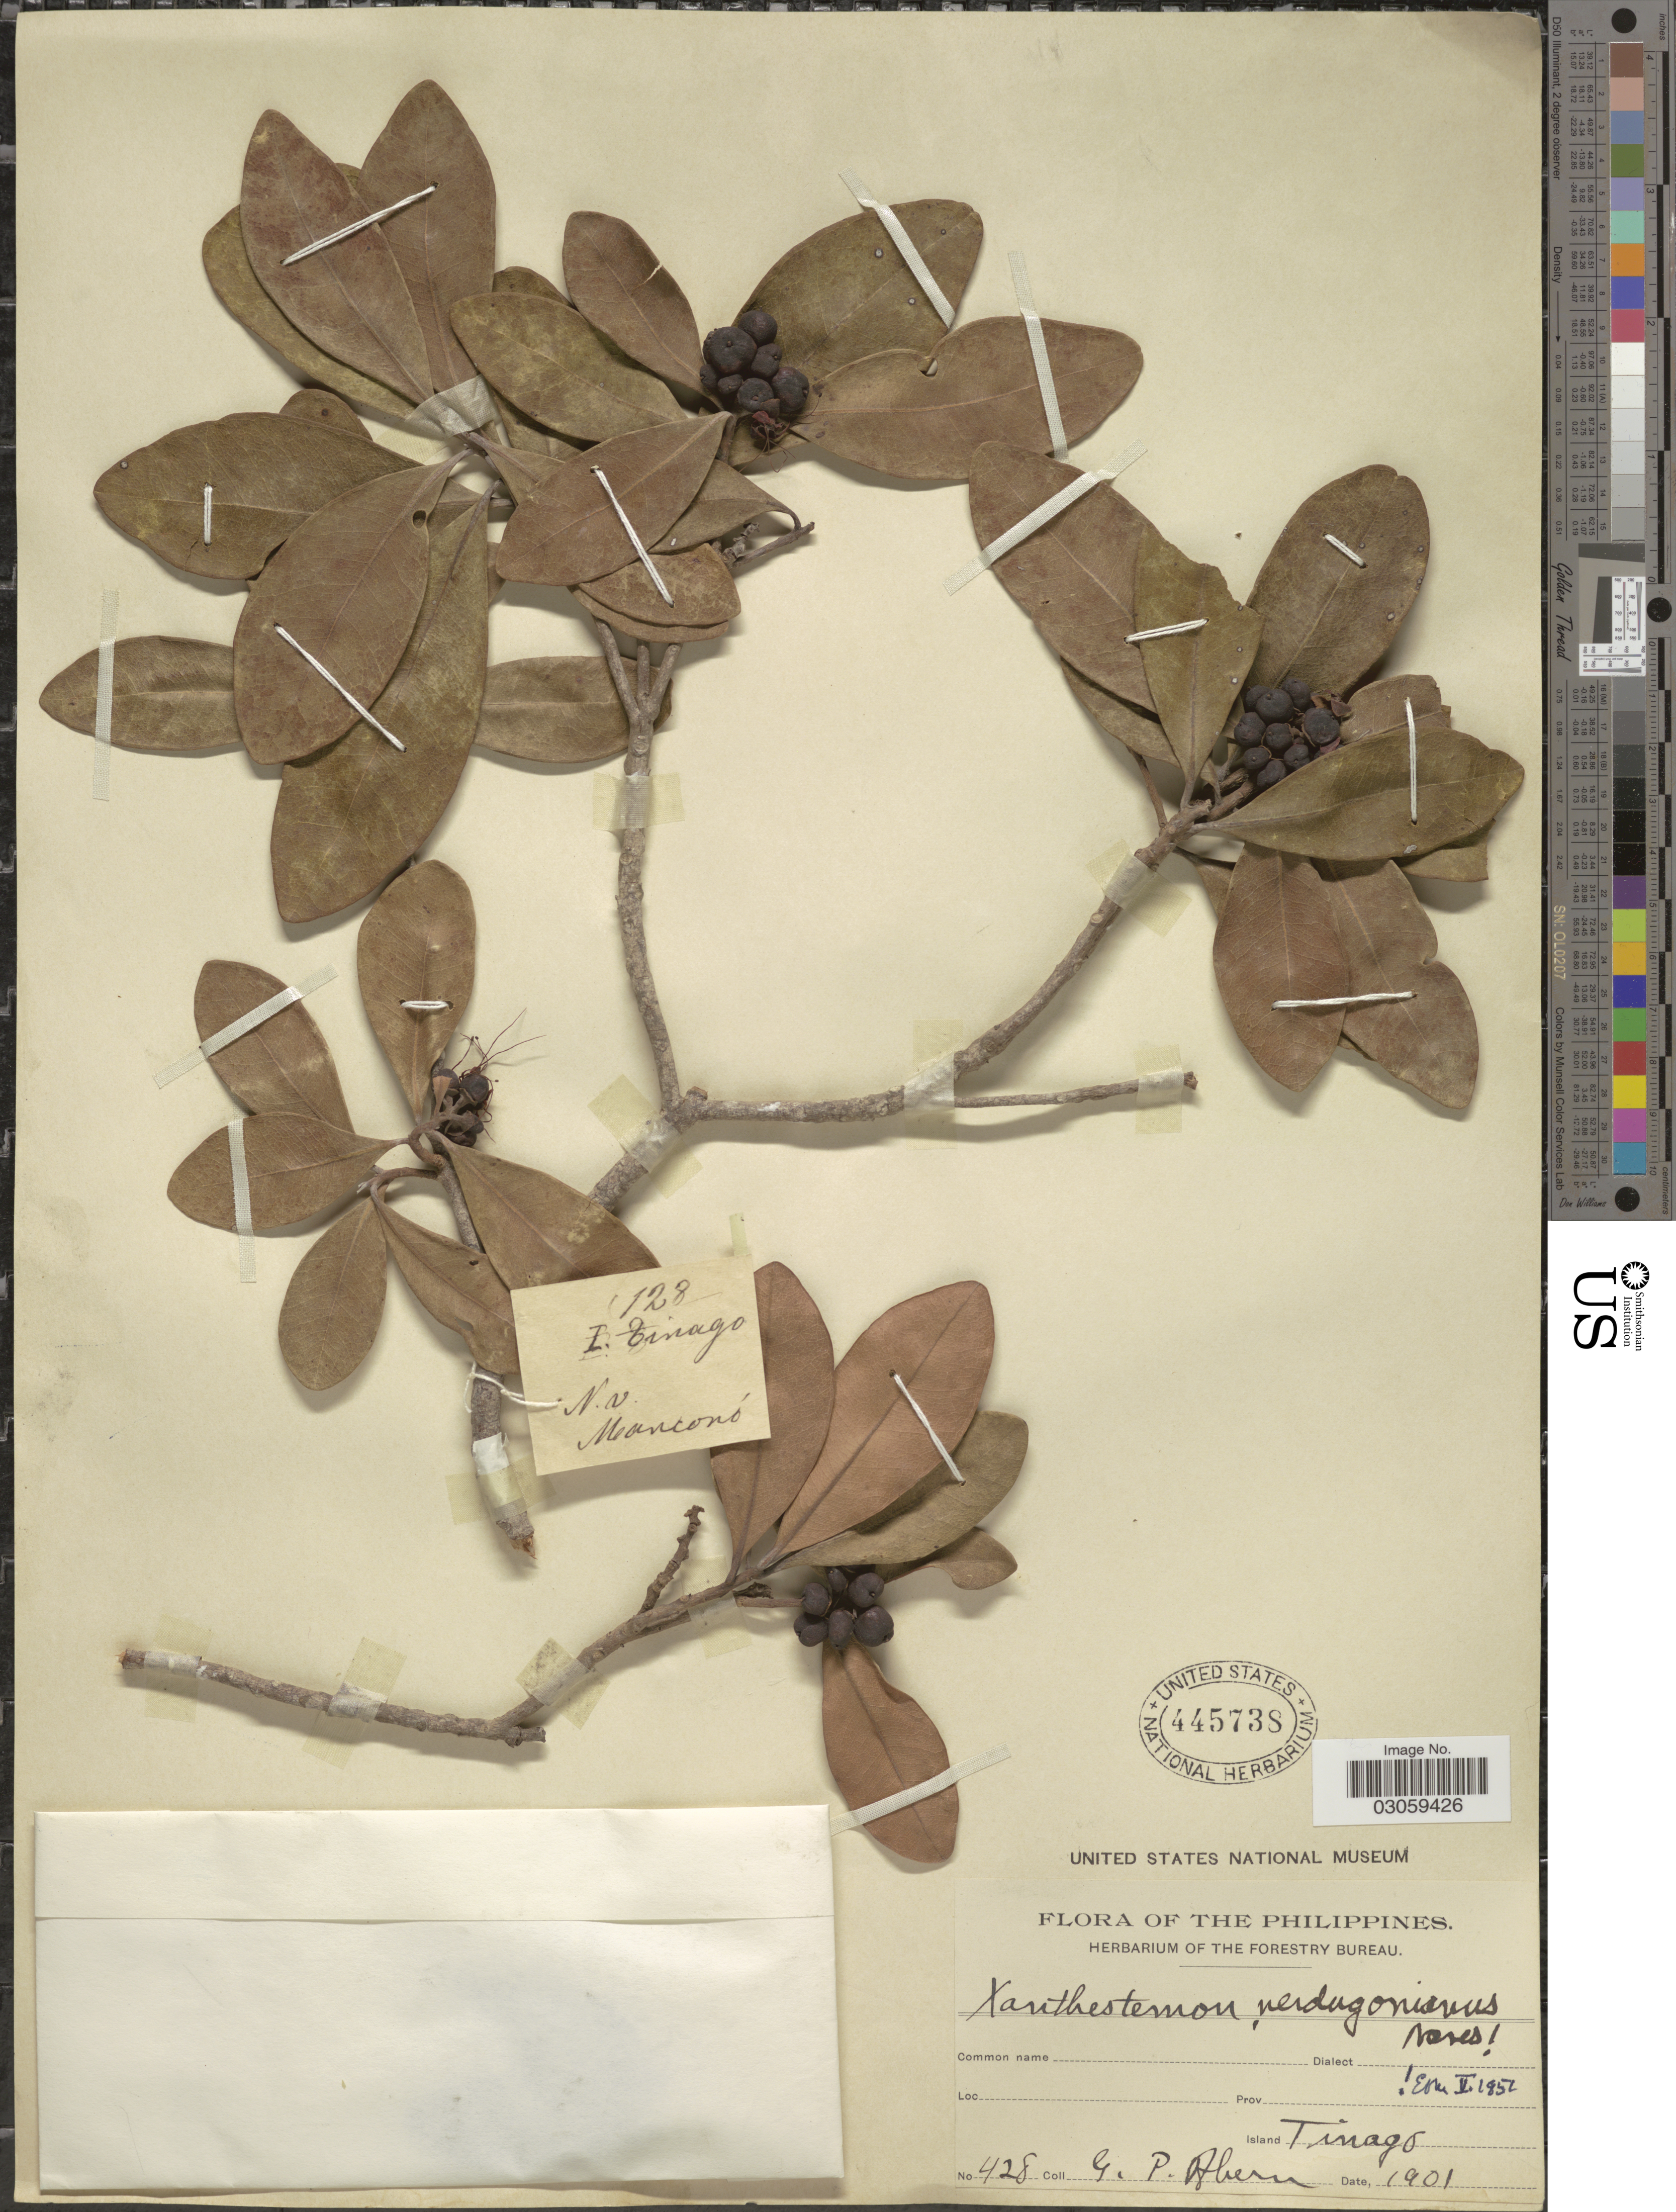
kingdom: Plantae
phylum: Tracheophyta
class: Magnoliopsida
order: Myrtales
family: Myrtaceae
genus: Xanthostemon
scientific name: Xanthostemon verdugonianus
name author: Náves ex Fern.-Vill.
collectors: G. Ahern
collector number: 428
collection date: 1901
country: Philippines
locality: Island Tinago.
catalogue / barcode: US 445738